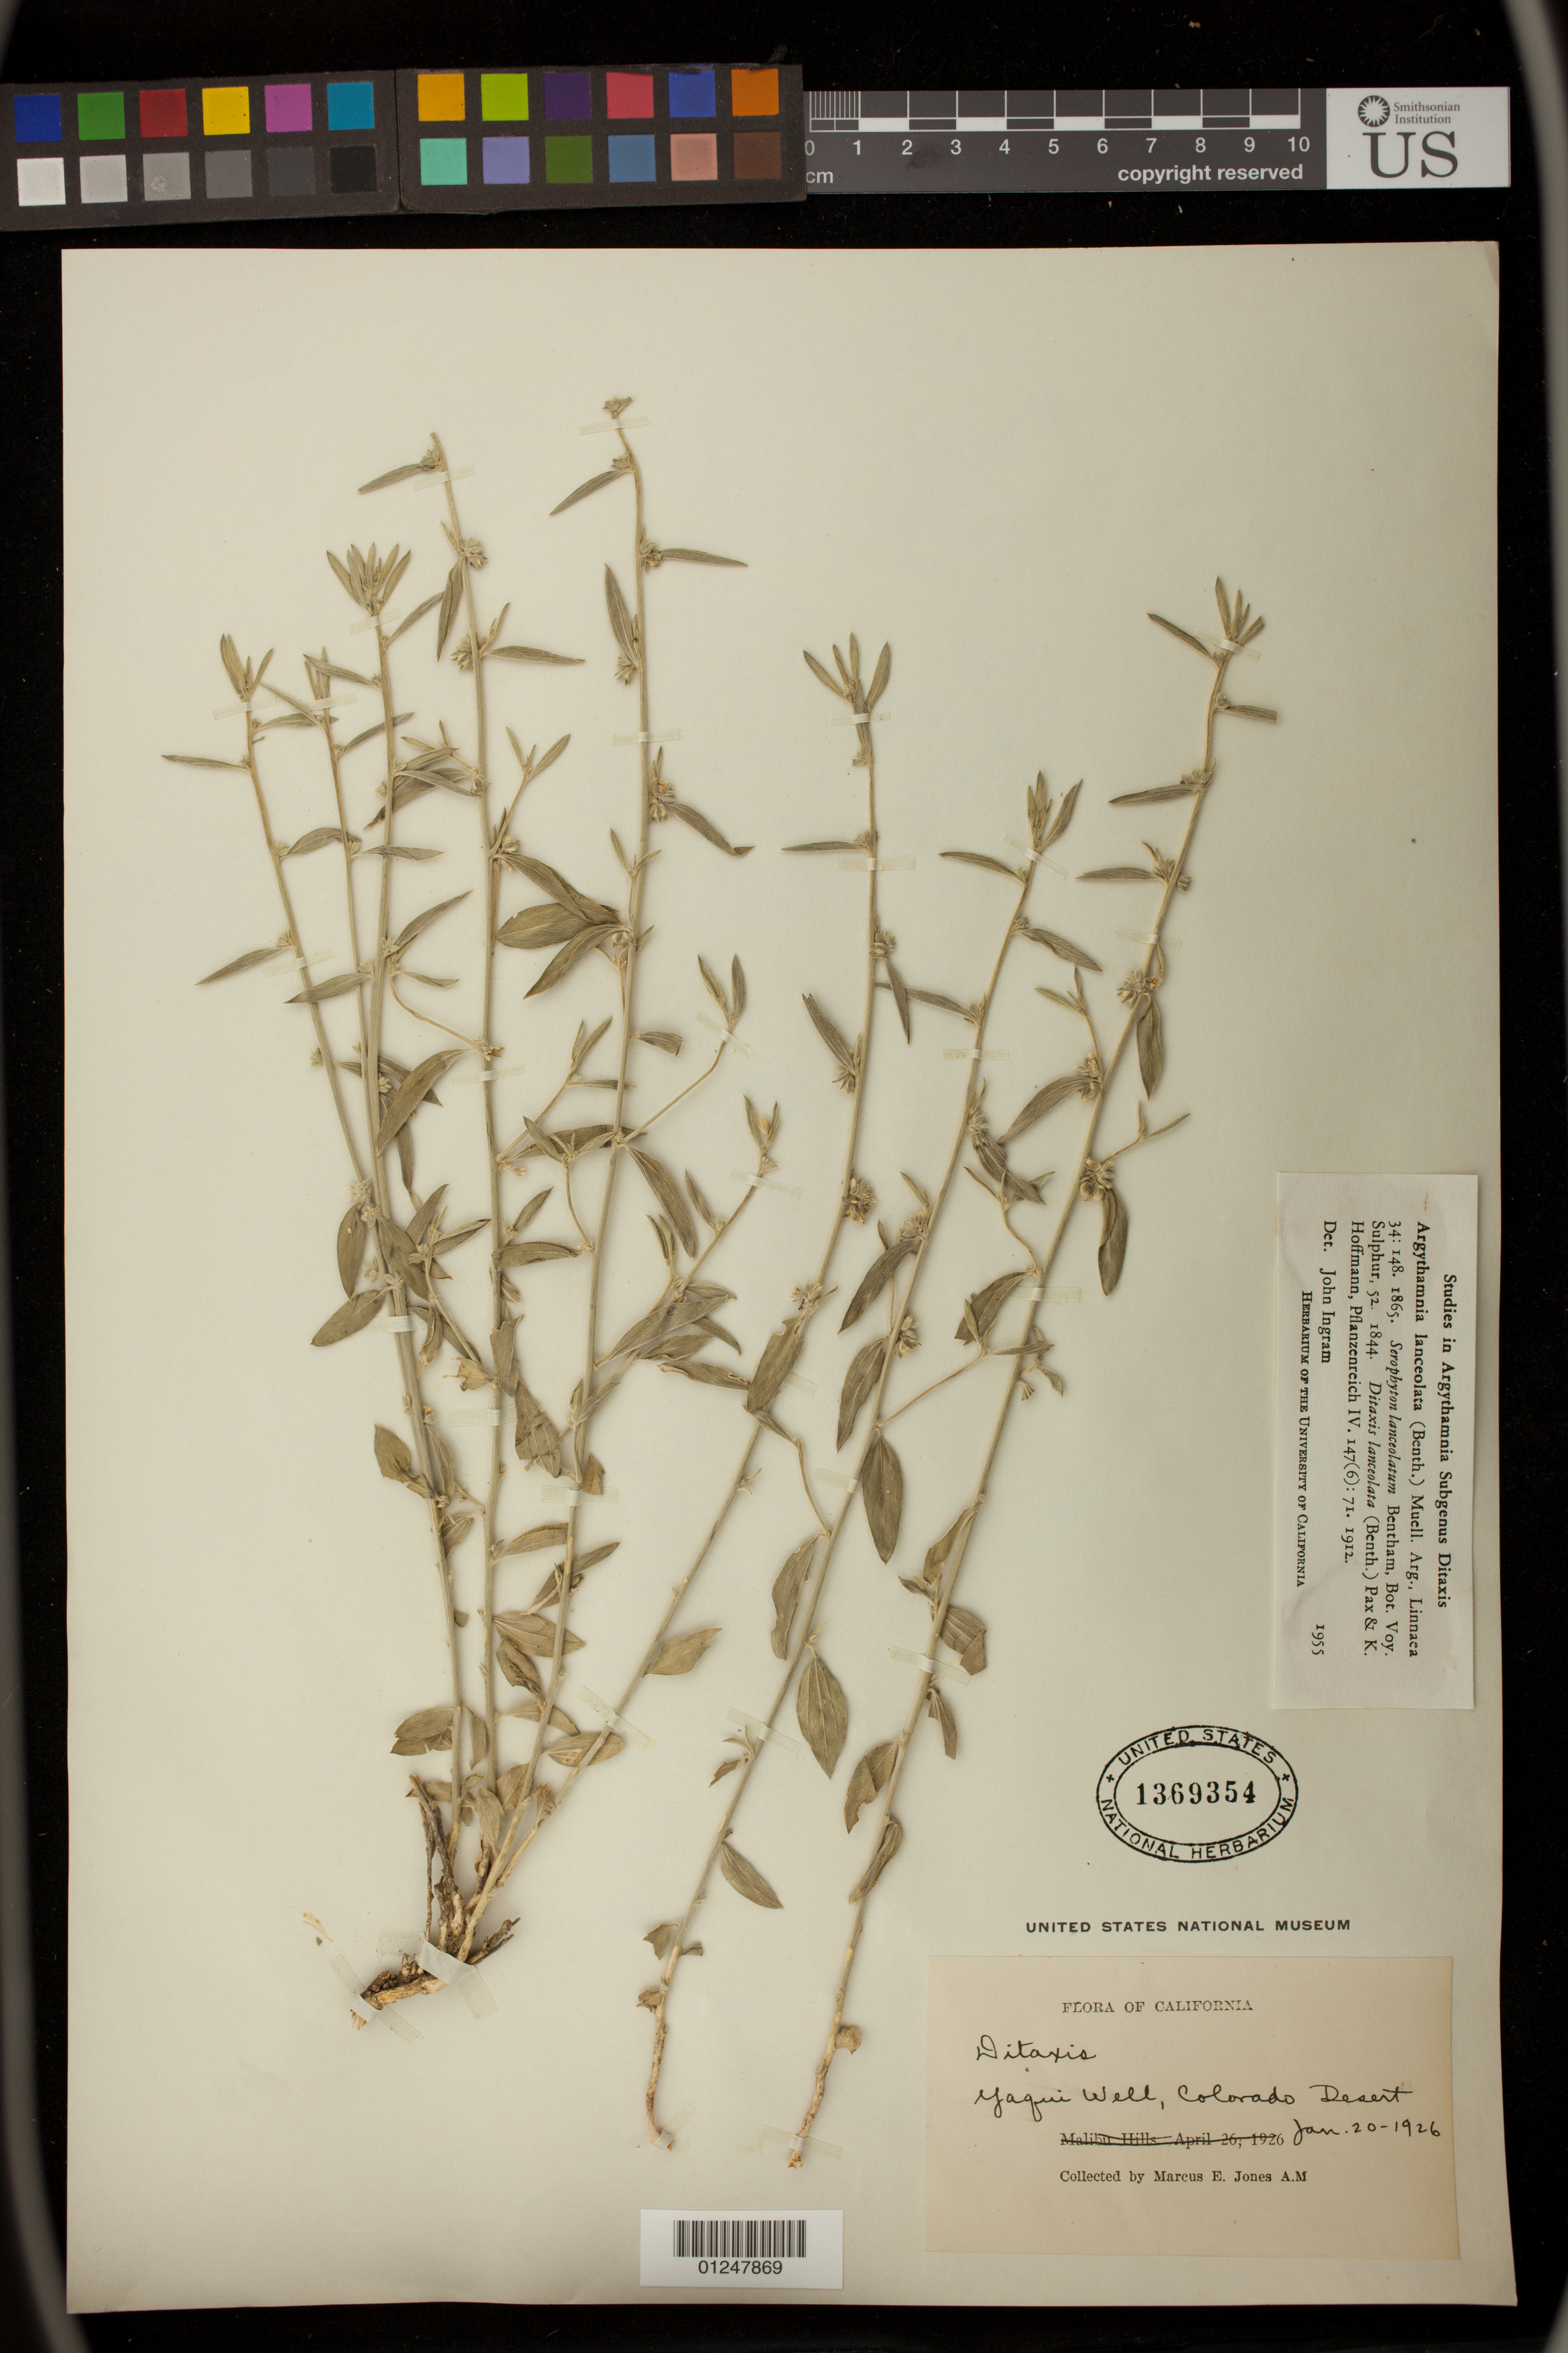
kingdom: Plantae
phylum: Tracheophyta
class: Magnoliopsida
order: Malpighiales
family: Euphorbiaceae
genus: Argythamnia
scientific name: Argythamnia lanceolata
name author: (Benth.) Müll. Arg.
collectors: M. E. Jones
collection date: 1926-01-20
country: United States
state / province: California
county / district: San Diego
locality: Yaqui Well, Colorado Desert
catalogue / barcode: US 1369354